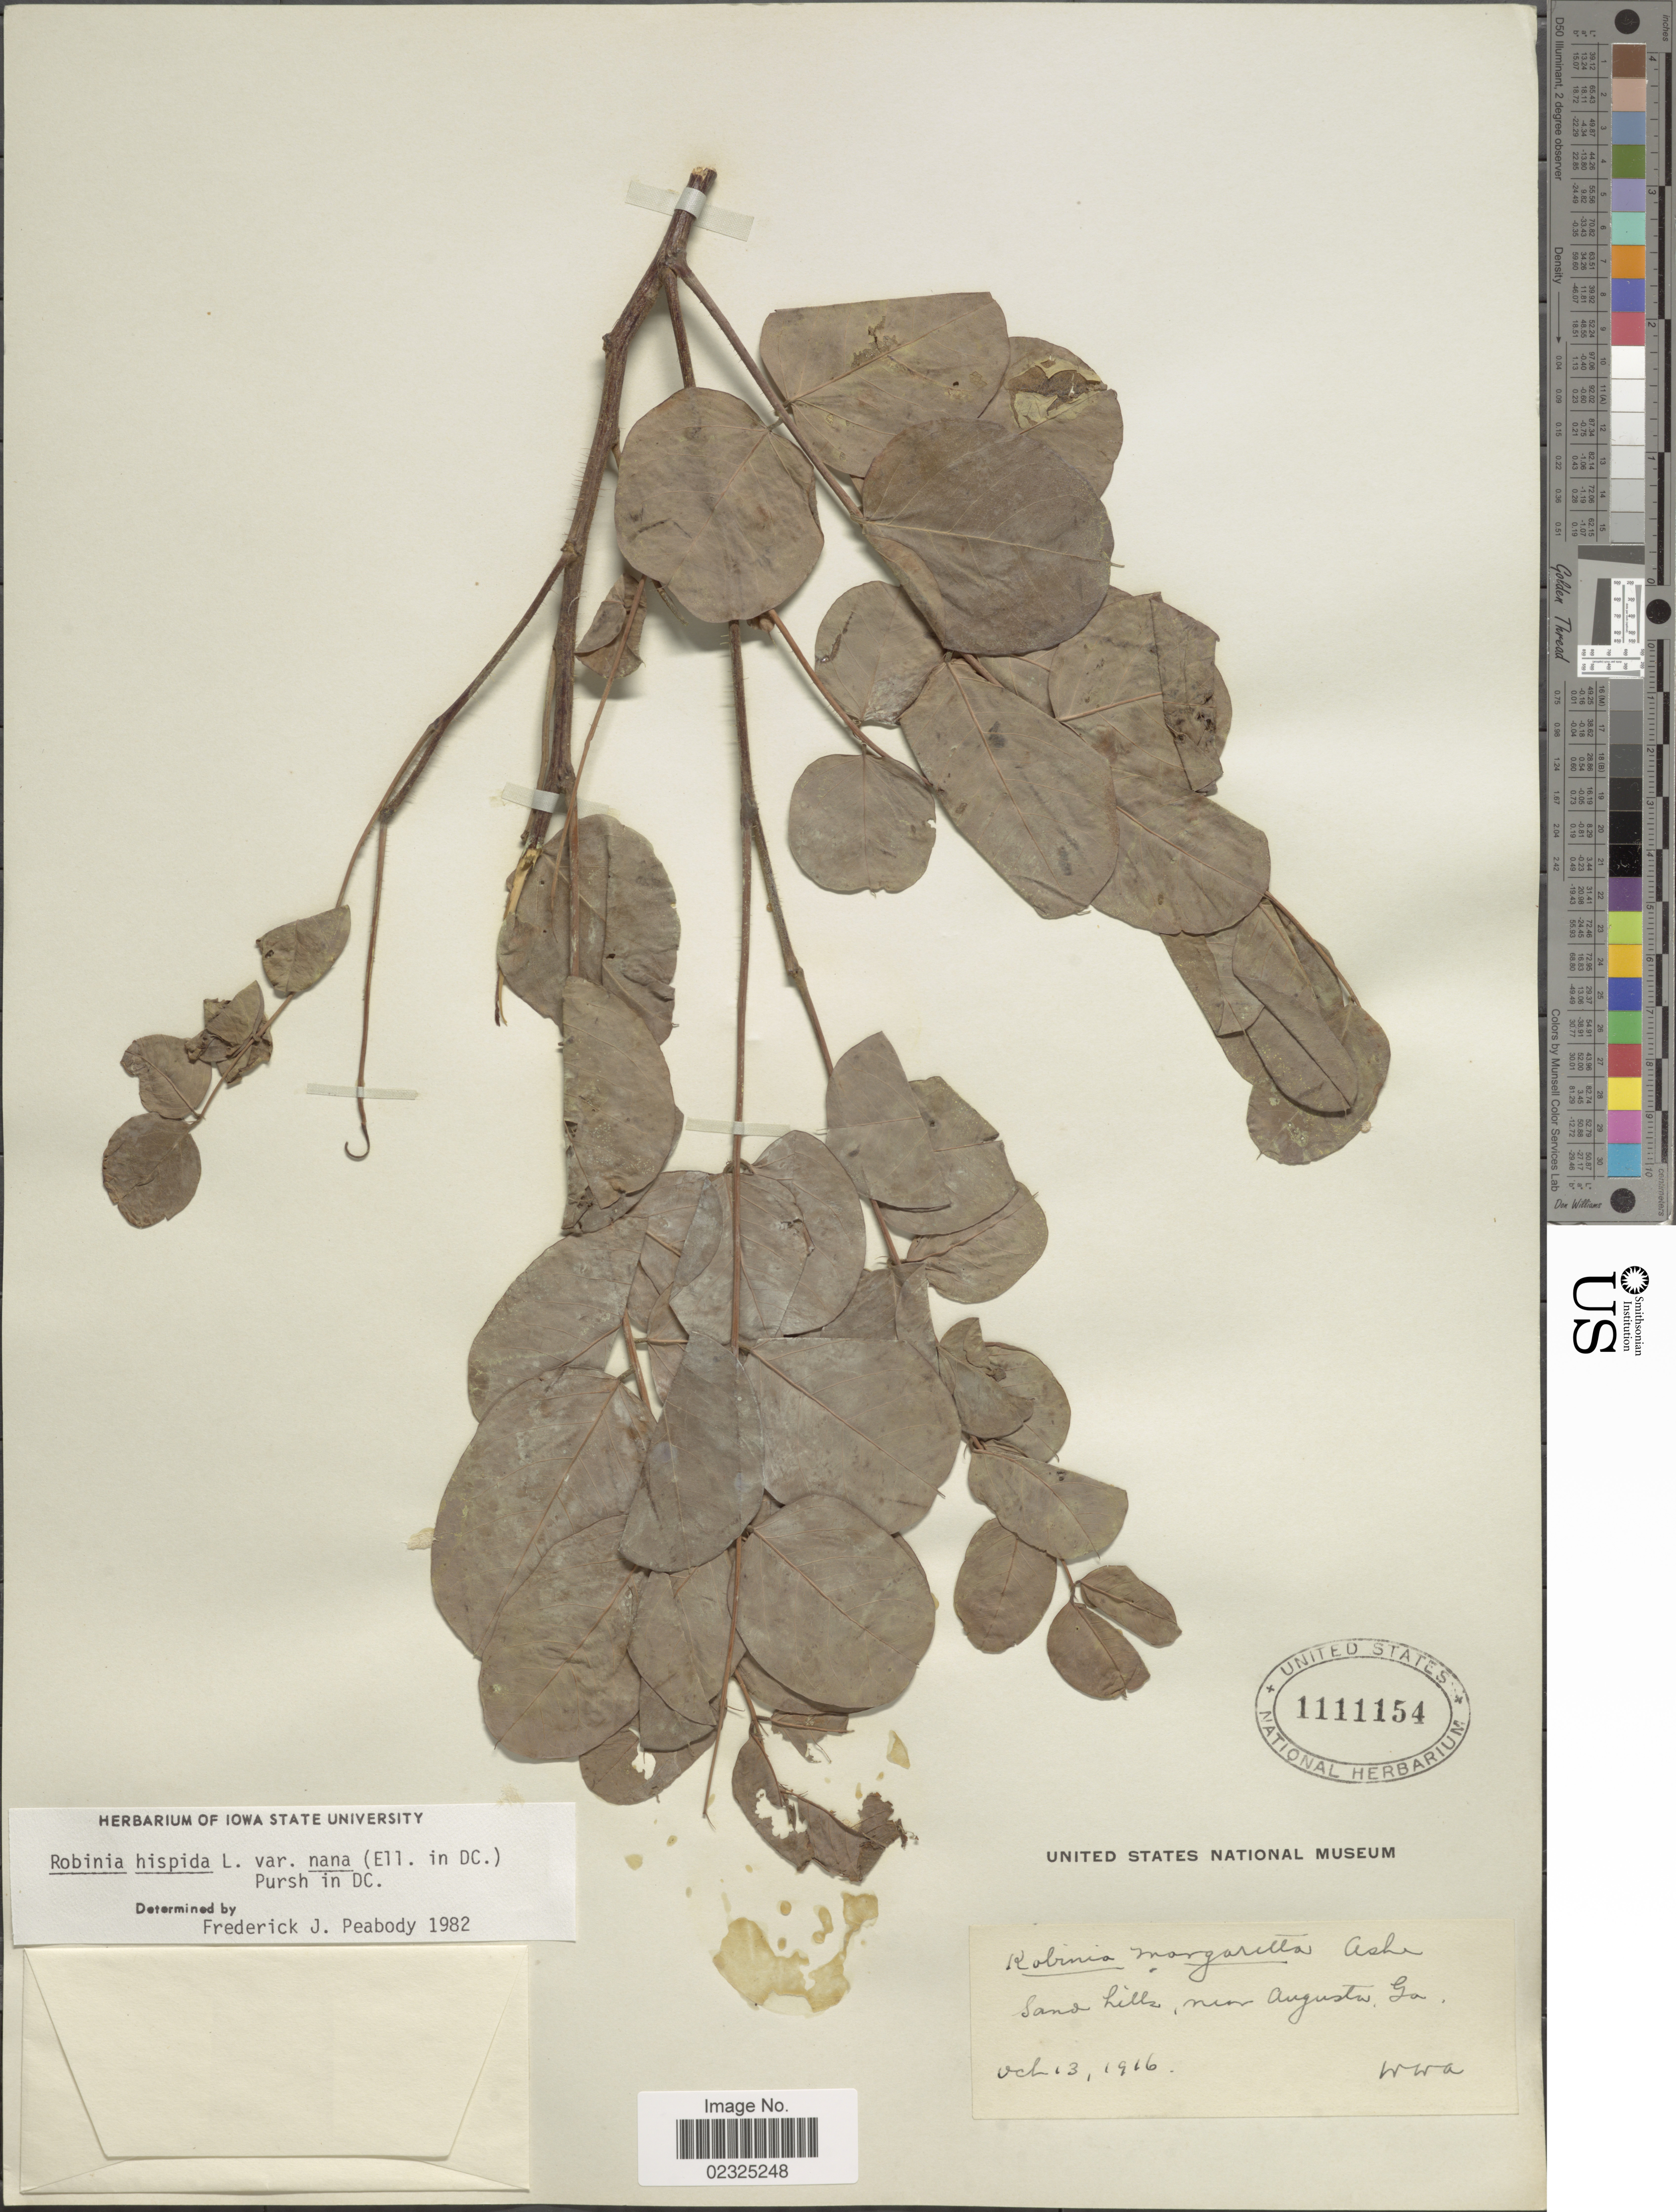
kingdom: Plantae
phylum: Tracheophyta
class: Magnoliopsida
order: Fabales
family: Fabaceae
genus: Robinia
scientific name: Robinia hispida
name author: L.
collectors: W. W. A.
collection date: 1916-10-03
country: United States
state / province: Georgia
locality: Sand hills, near Augusta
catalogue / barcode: US 111154